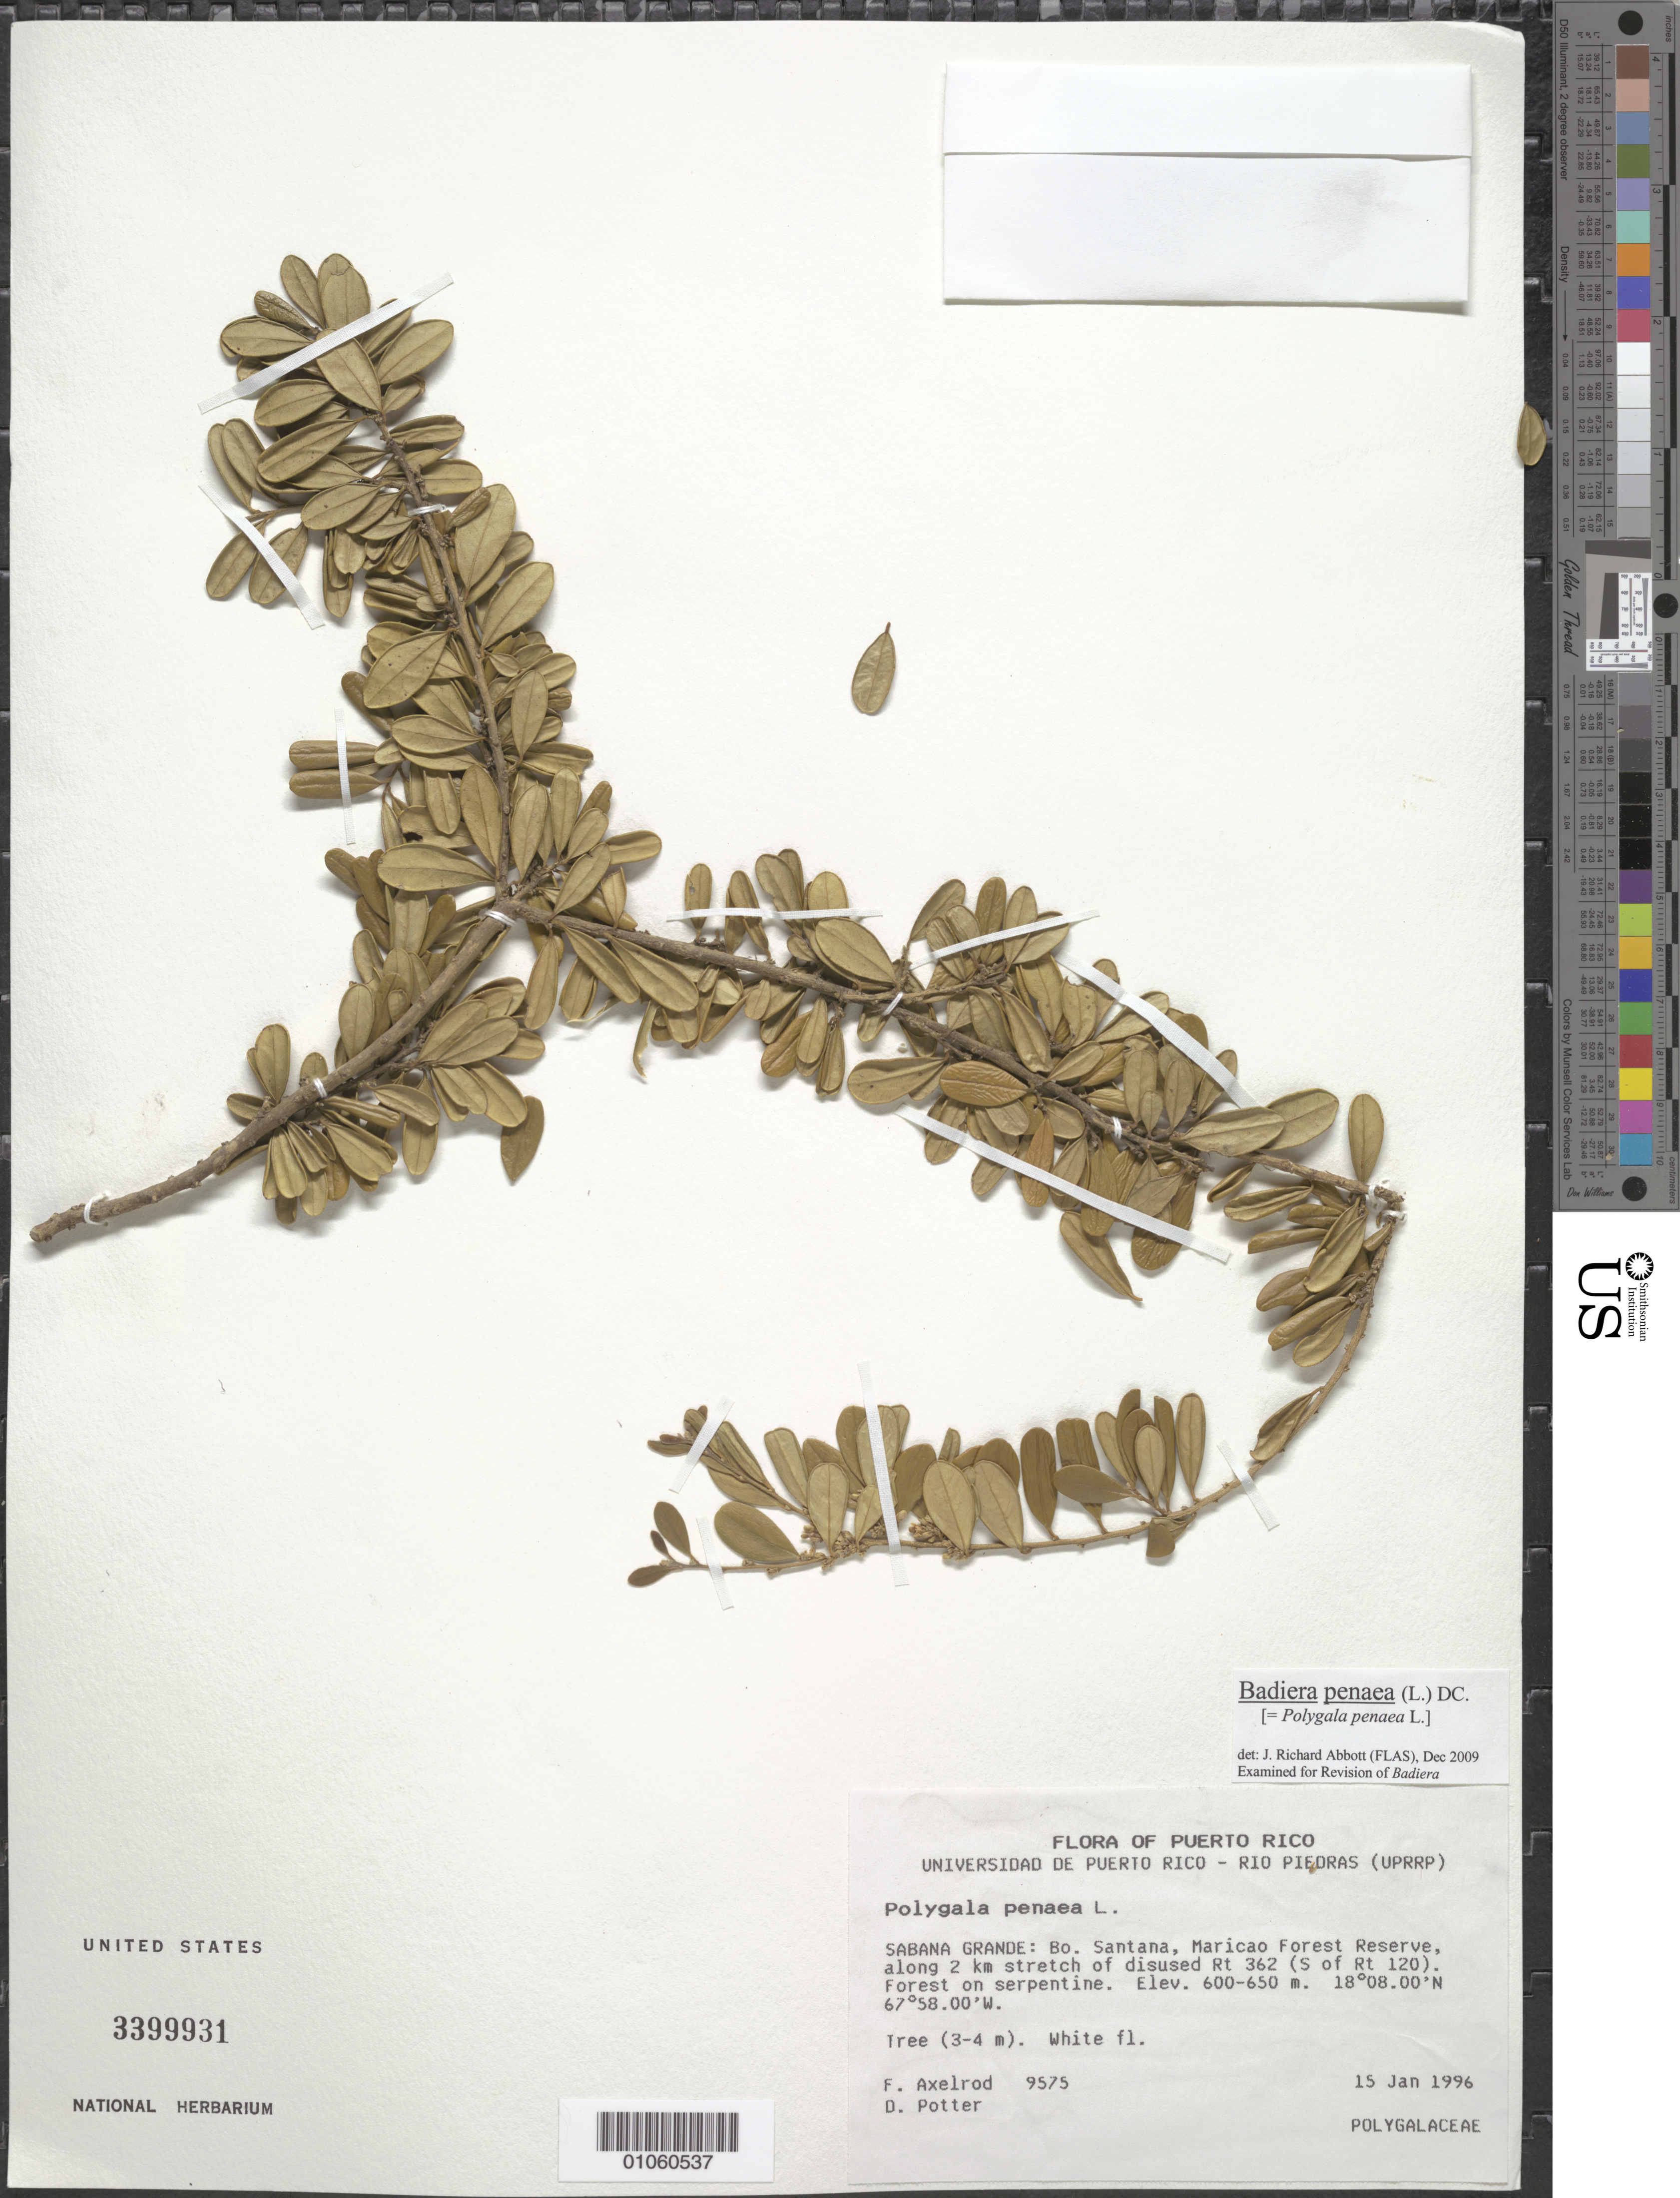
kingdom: Plantae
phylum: Tracheophyta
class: Magnoliopsida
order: Fabales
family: Polygalaceae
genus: Badiera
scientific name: Badiera penaea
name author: (L.) DC.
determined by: Abbott, J. R., (FLAS)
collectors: F. S. Axelrod & D. Potter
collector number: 9575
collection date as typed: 15 Jan 1996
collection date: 1996-01-15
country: Puerto Rico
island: Puerto Rico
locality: Bo. Santana, Maricao Forest Reserve, along 2 km stretch of disused Rt. 362 (S of Rt. 120)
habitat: Forest on serpentine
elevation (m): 600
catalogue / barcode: US 3399931